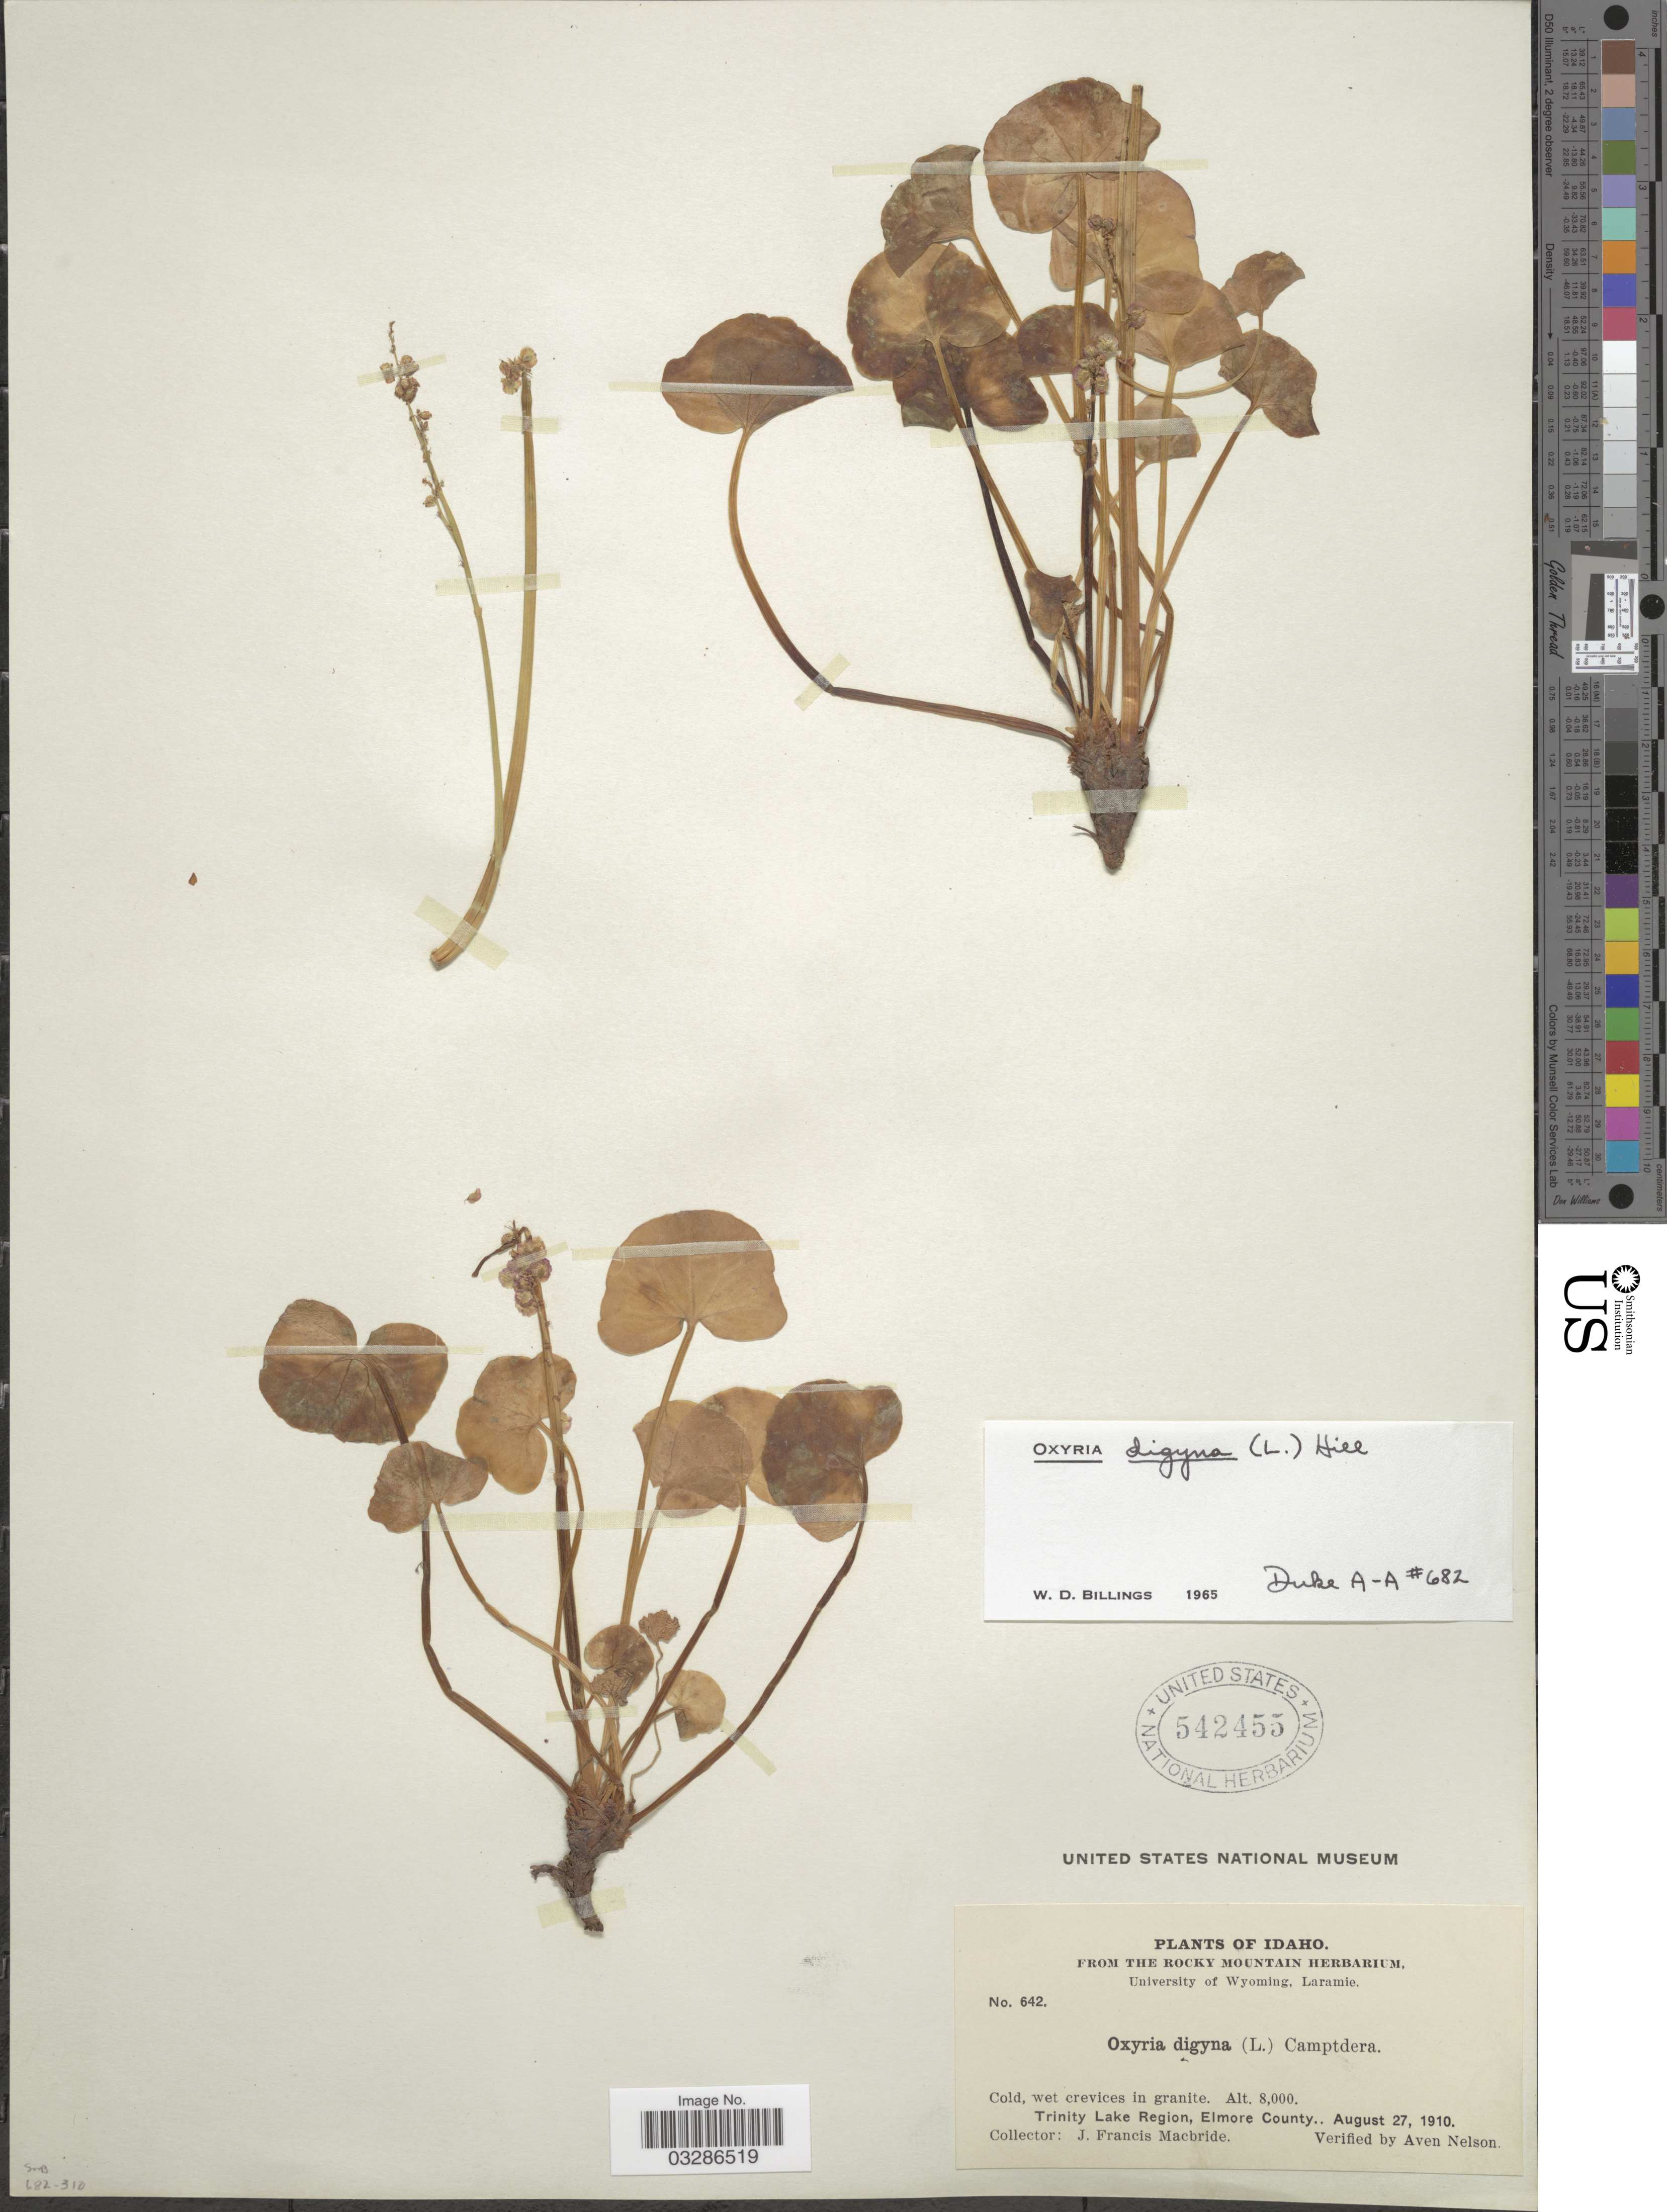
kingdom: Plantae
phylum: Tracheophyta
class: Magnoliopsida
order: Caryophyllales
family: Polygonaceae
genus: Oxyria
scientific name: Oxyria digyna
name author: (L.) Hill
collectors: J. F. Macbride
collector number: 642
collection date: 1910-08-27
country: United States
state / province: Idaho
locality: Trinity Lake Region, Elmore County.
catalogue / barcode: US 542455